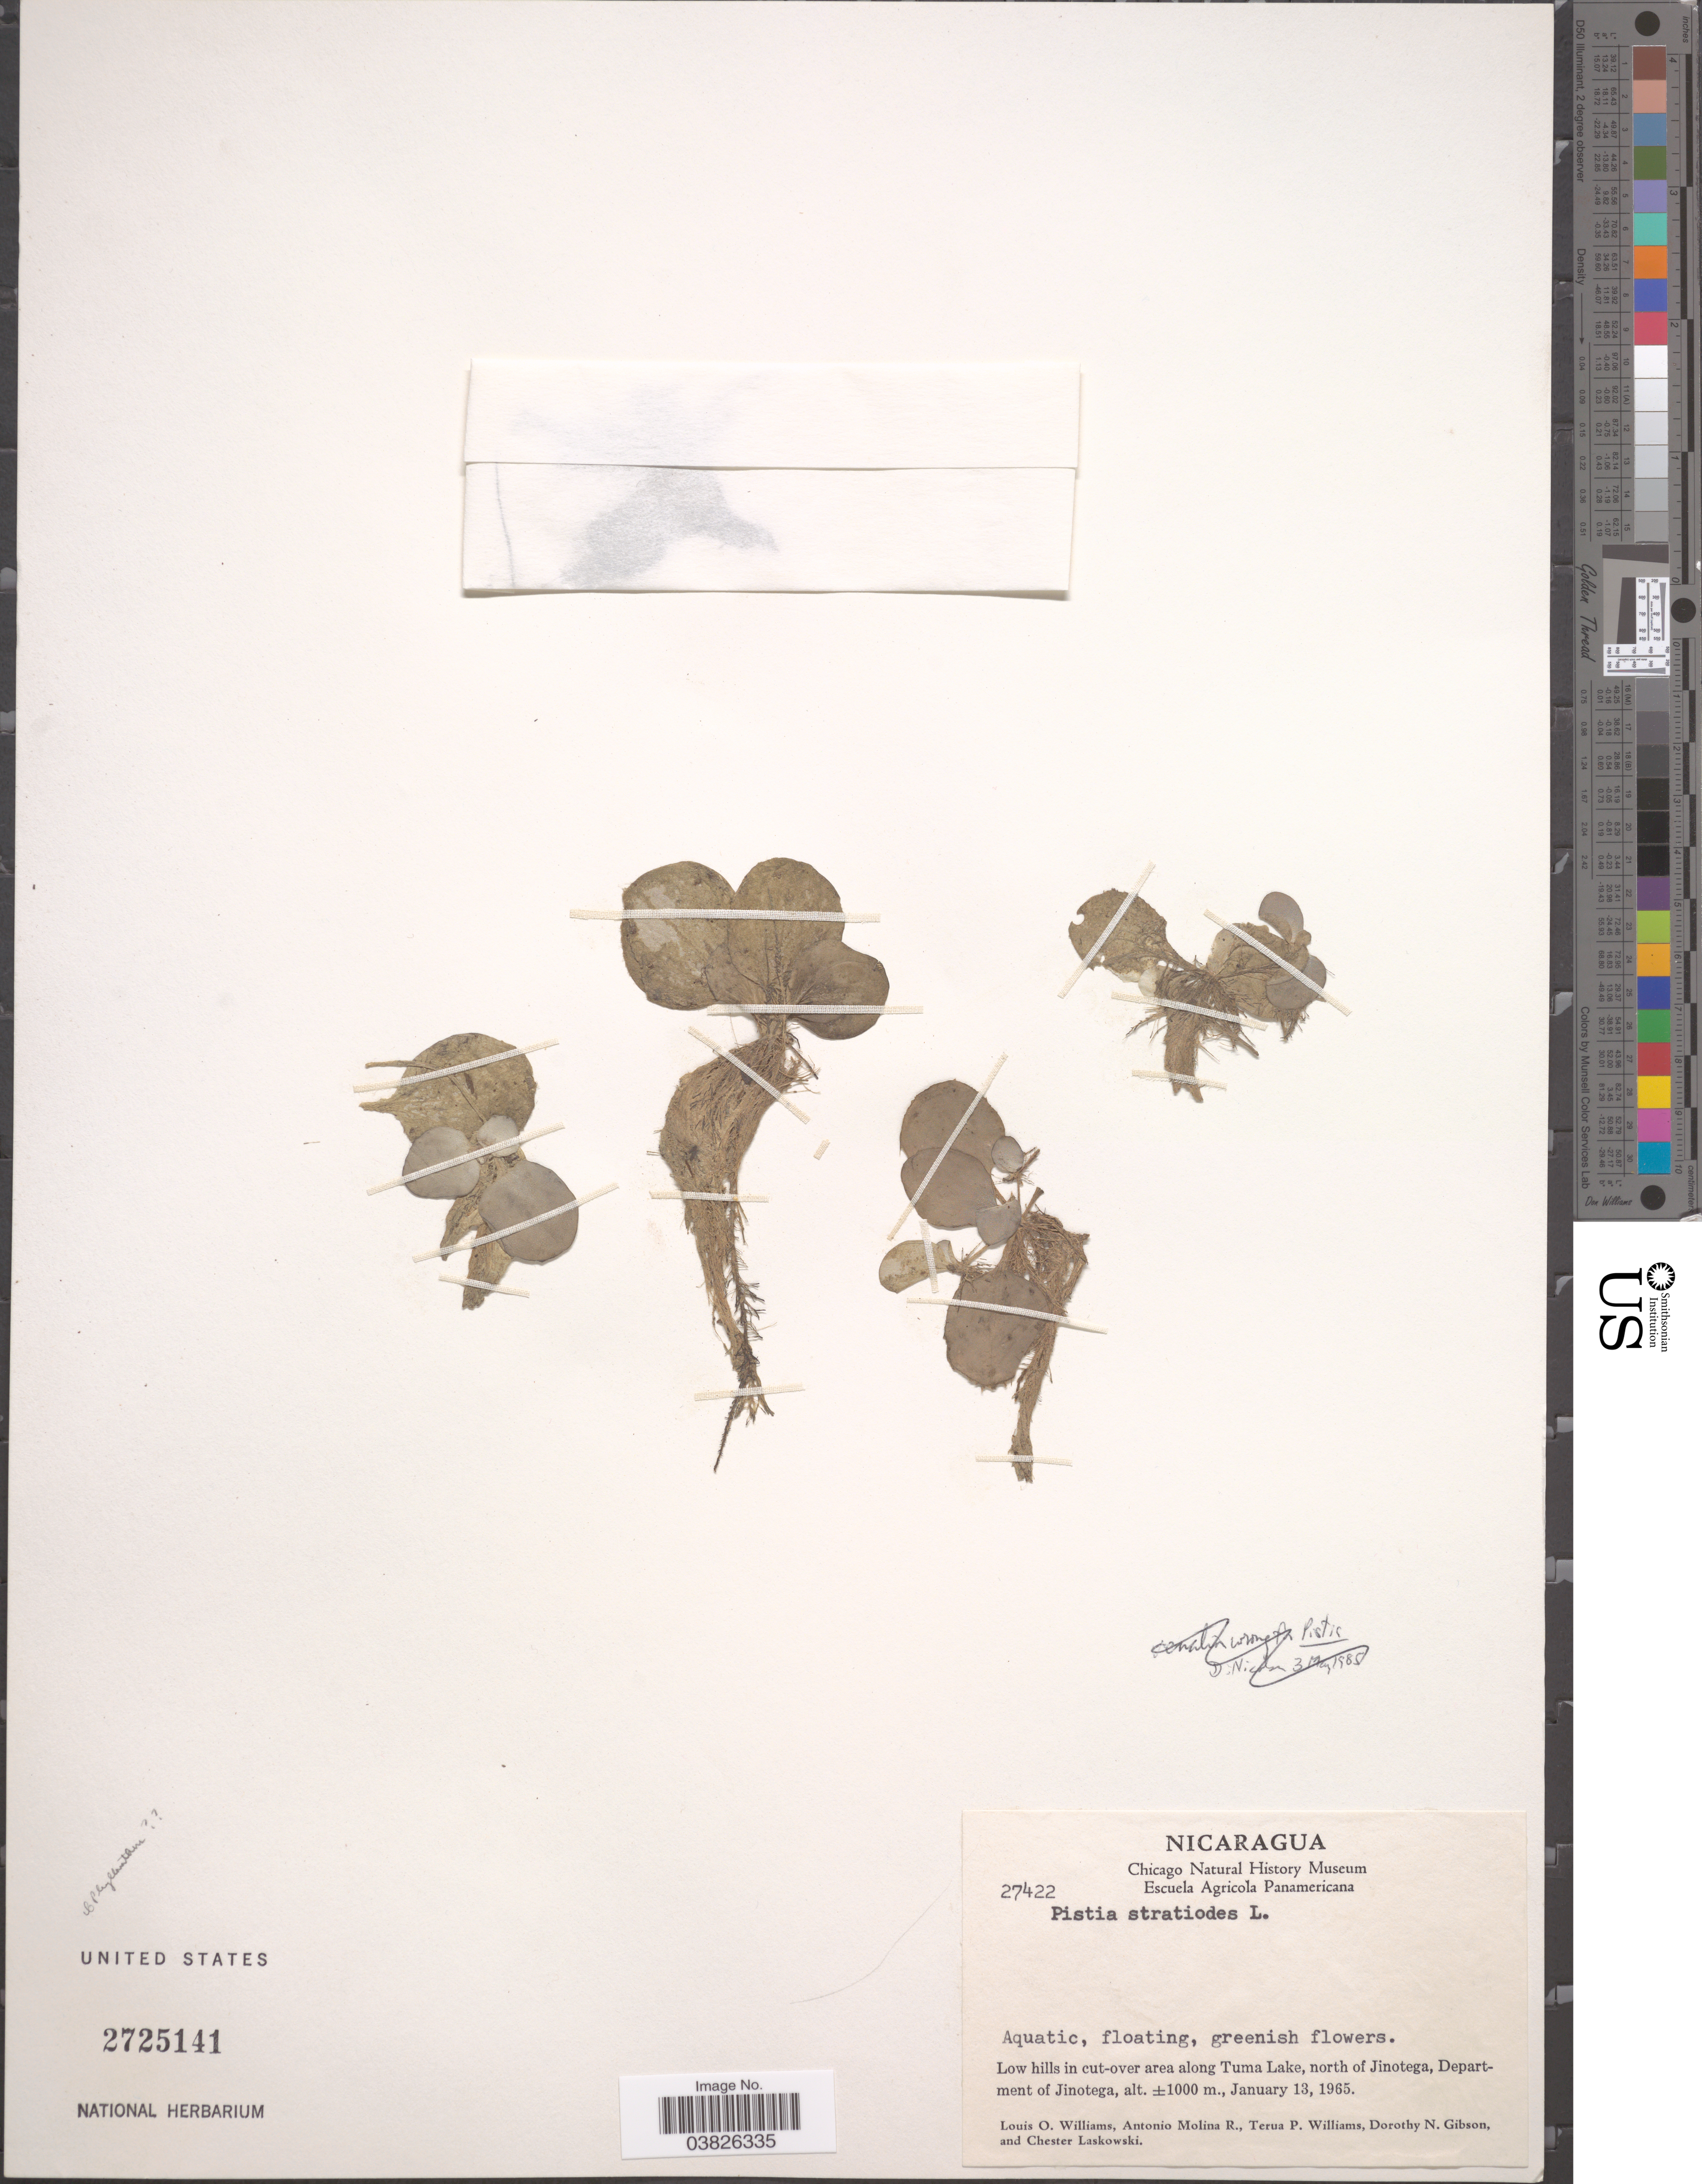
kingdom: Plantae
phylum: Tracheophyta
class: Liliopsida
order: Alismatales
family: Araceae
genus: Pistia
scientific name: Pistia stratiotes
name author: L.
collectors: L. O. Williams, A. Molina R., T. Williams, D. N. Gibson & C. Laskowski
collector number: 27422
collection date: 1965-01-13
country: Nicaragua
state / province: Jinotega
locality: Low hills in cut-over area along Tuma lake, north of Jinotega, Department of Jinotega.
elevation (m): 1000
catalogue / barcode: US 2725141